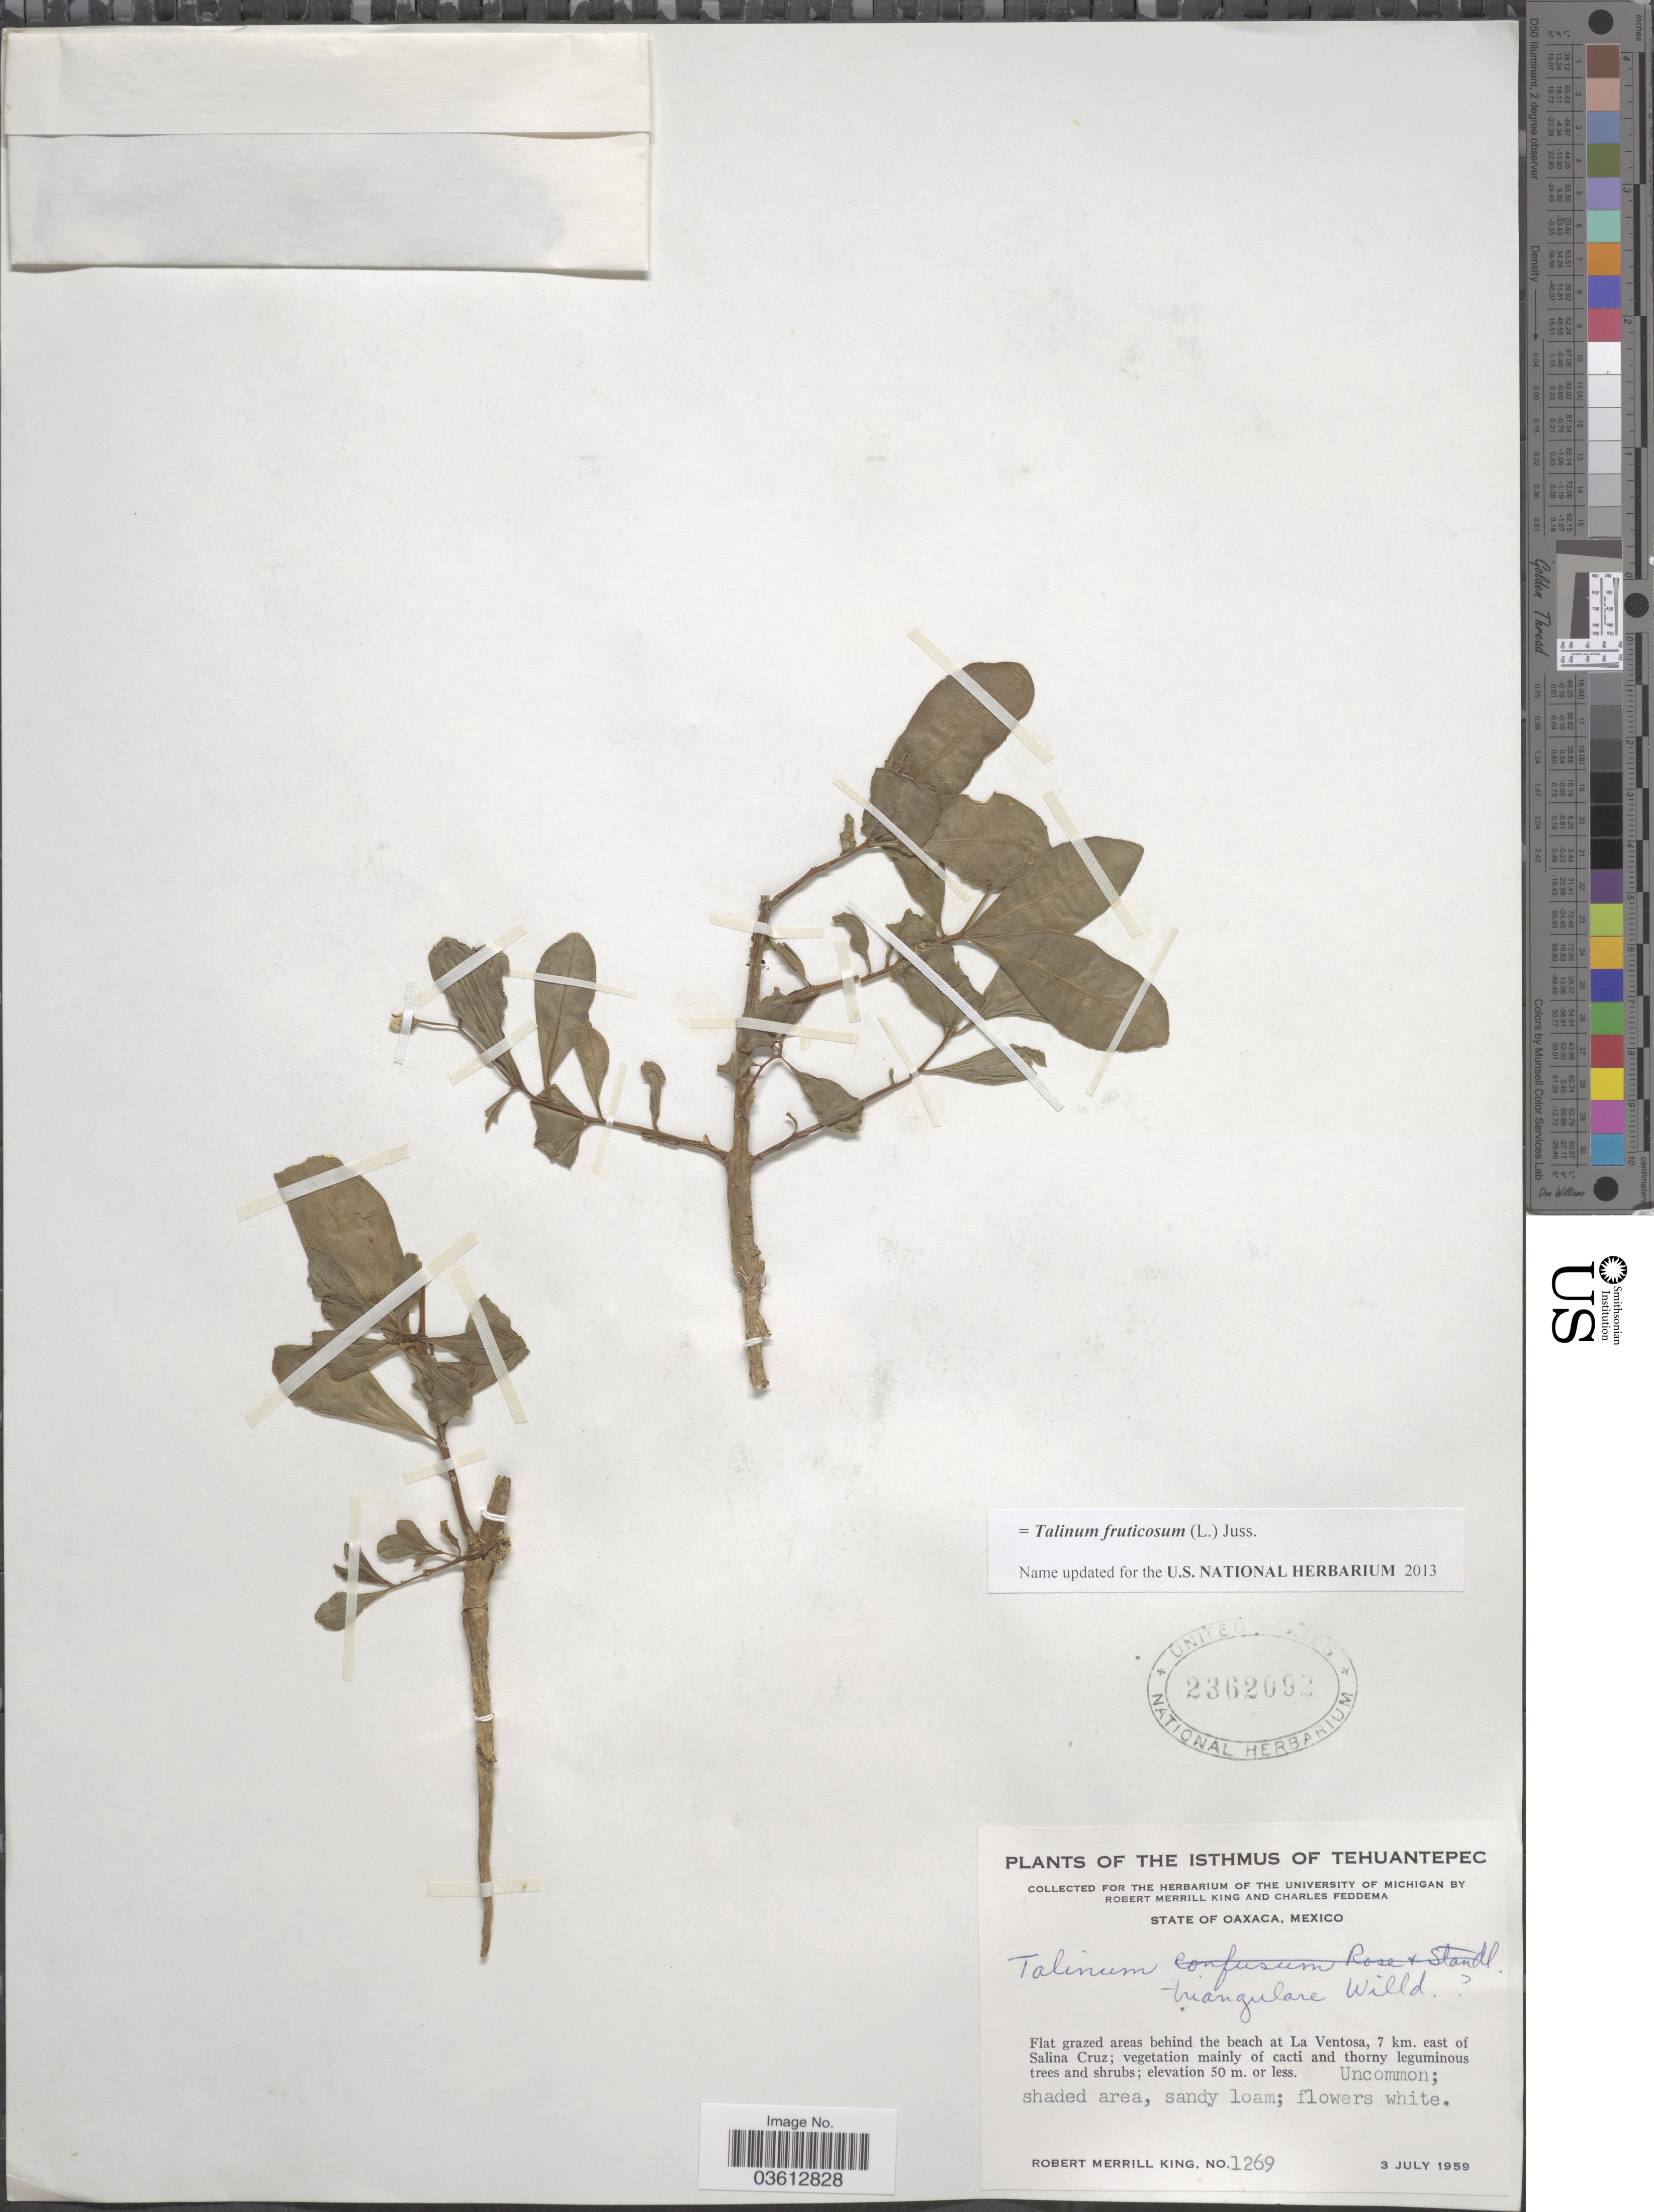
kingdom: Plantae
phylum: Tracheophyta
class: Magnoliopsida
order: Caryophyllales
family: Talinaceae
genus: Talinum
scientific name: Talinum fruticosum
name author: (L.) Juss.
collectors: R. M. King & C. Feddema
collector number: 1269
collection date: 1959-07-03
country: Mexico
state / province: Oaxaca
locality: The Isthmus of Tehuantepec. Flat grazed areas behind the beach at La Ventosa, 7 km. east of Salina Cruz.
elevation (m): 50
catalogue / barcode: US 2362092